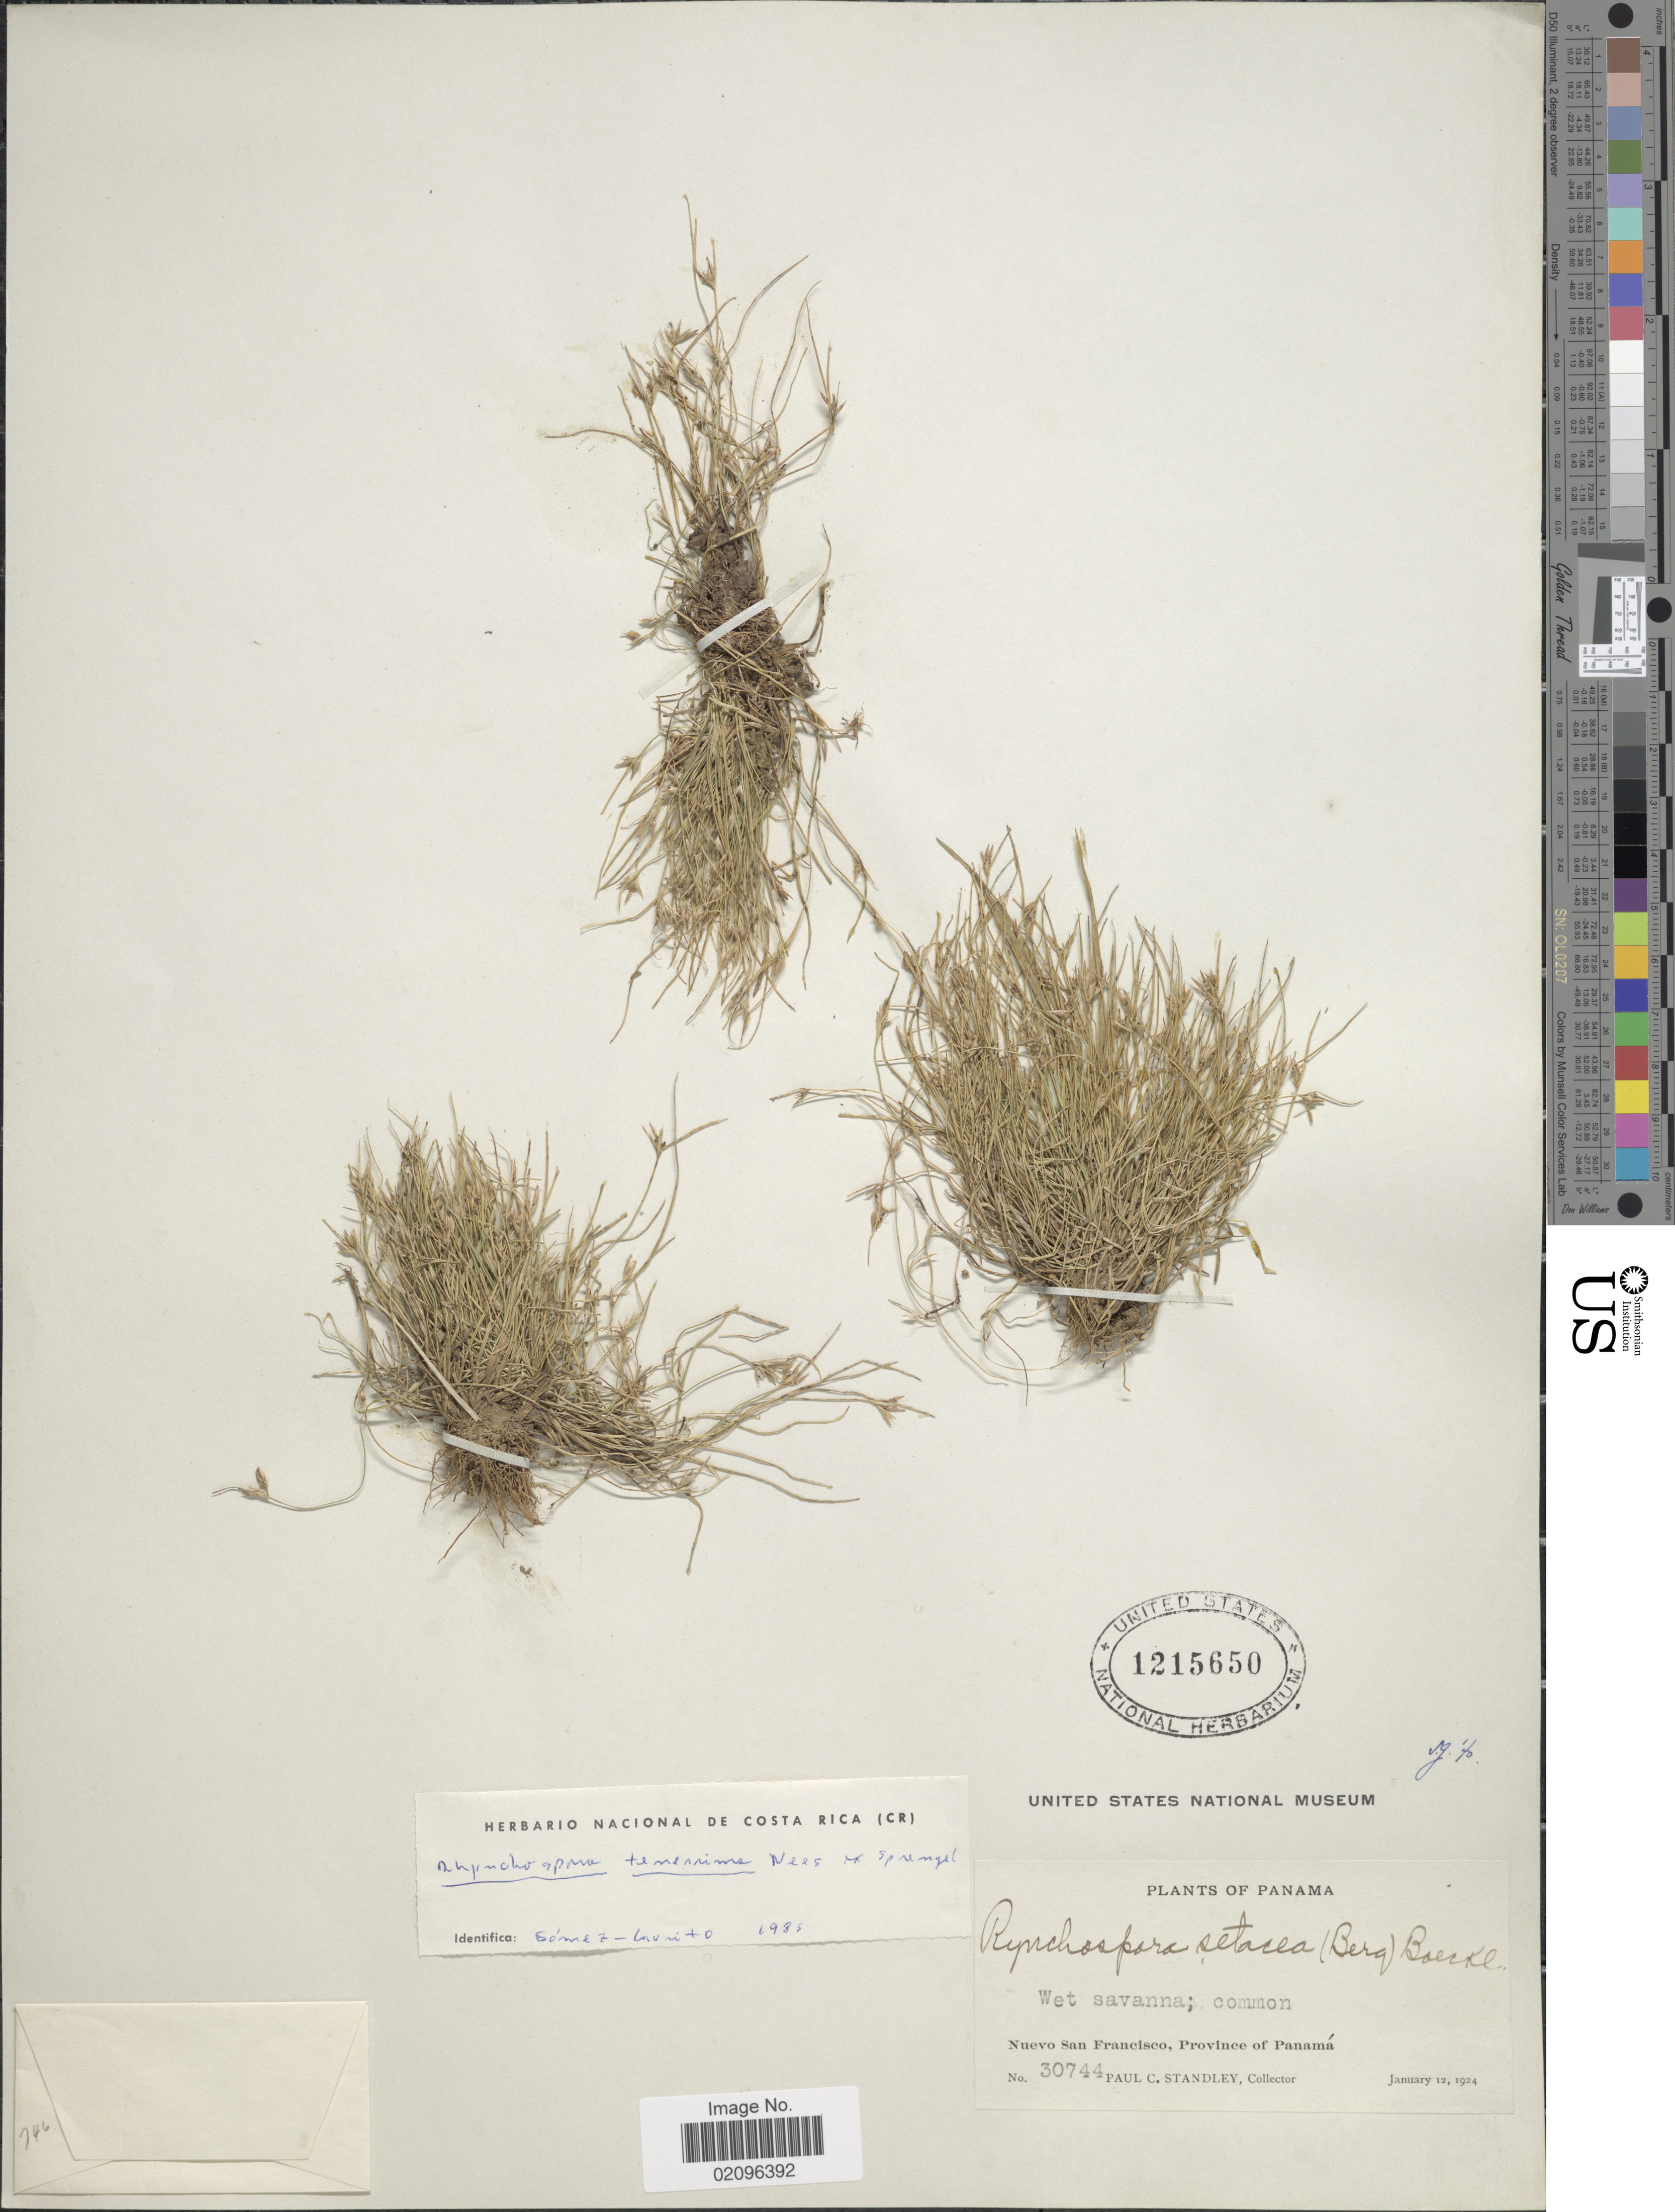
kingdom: Plantae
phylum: Tracheophyta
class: Liliopsida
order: Poales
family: Cyperaceae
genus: Rhynchospora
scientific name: Rhynchospora tenerrima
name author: Nees ex Spreng.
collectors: P. C. Standley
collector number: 30744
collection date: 1924-01-12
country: Panama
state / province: Panamá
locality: Panama, Wet Savanna. Nuevo San Francisco, Province of Panama.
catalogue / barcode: US 1215650